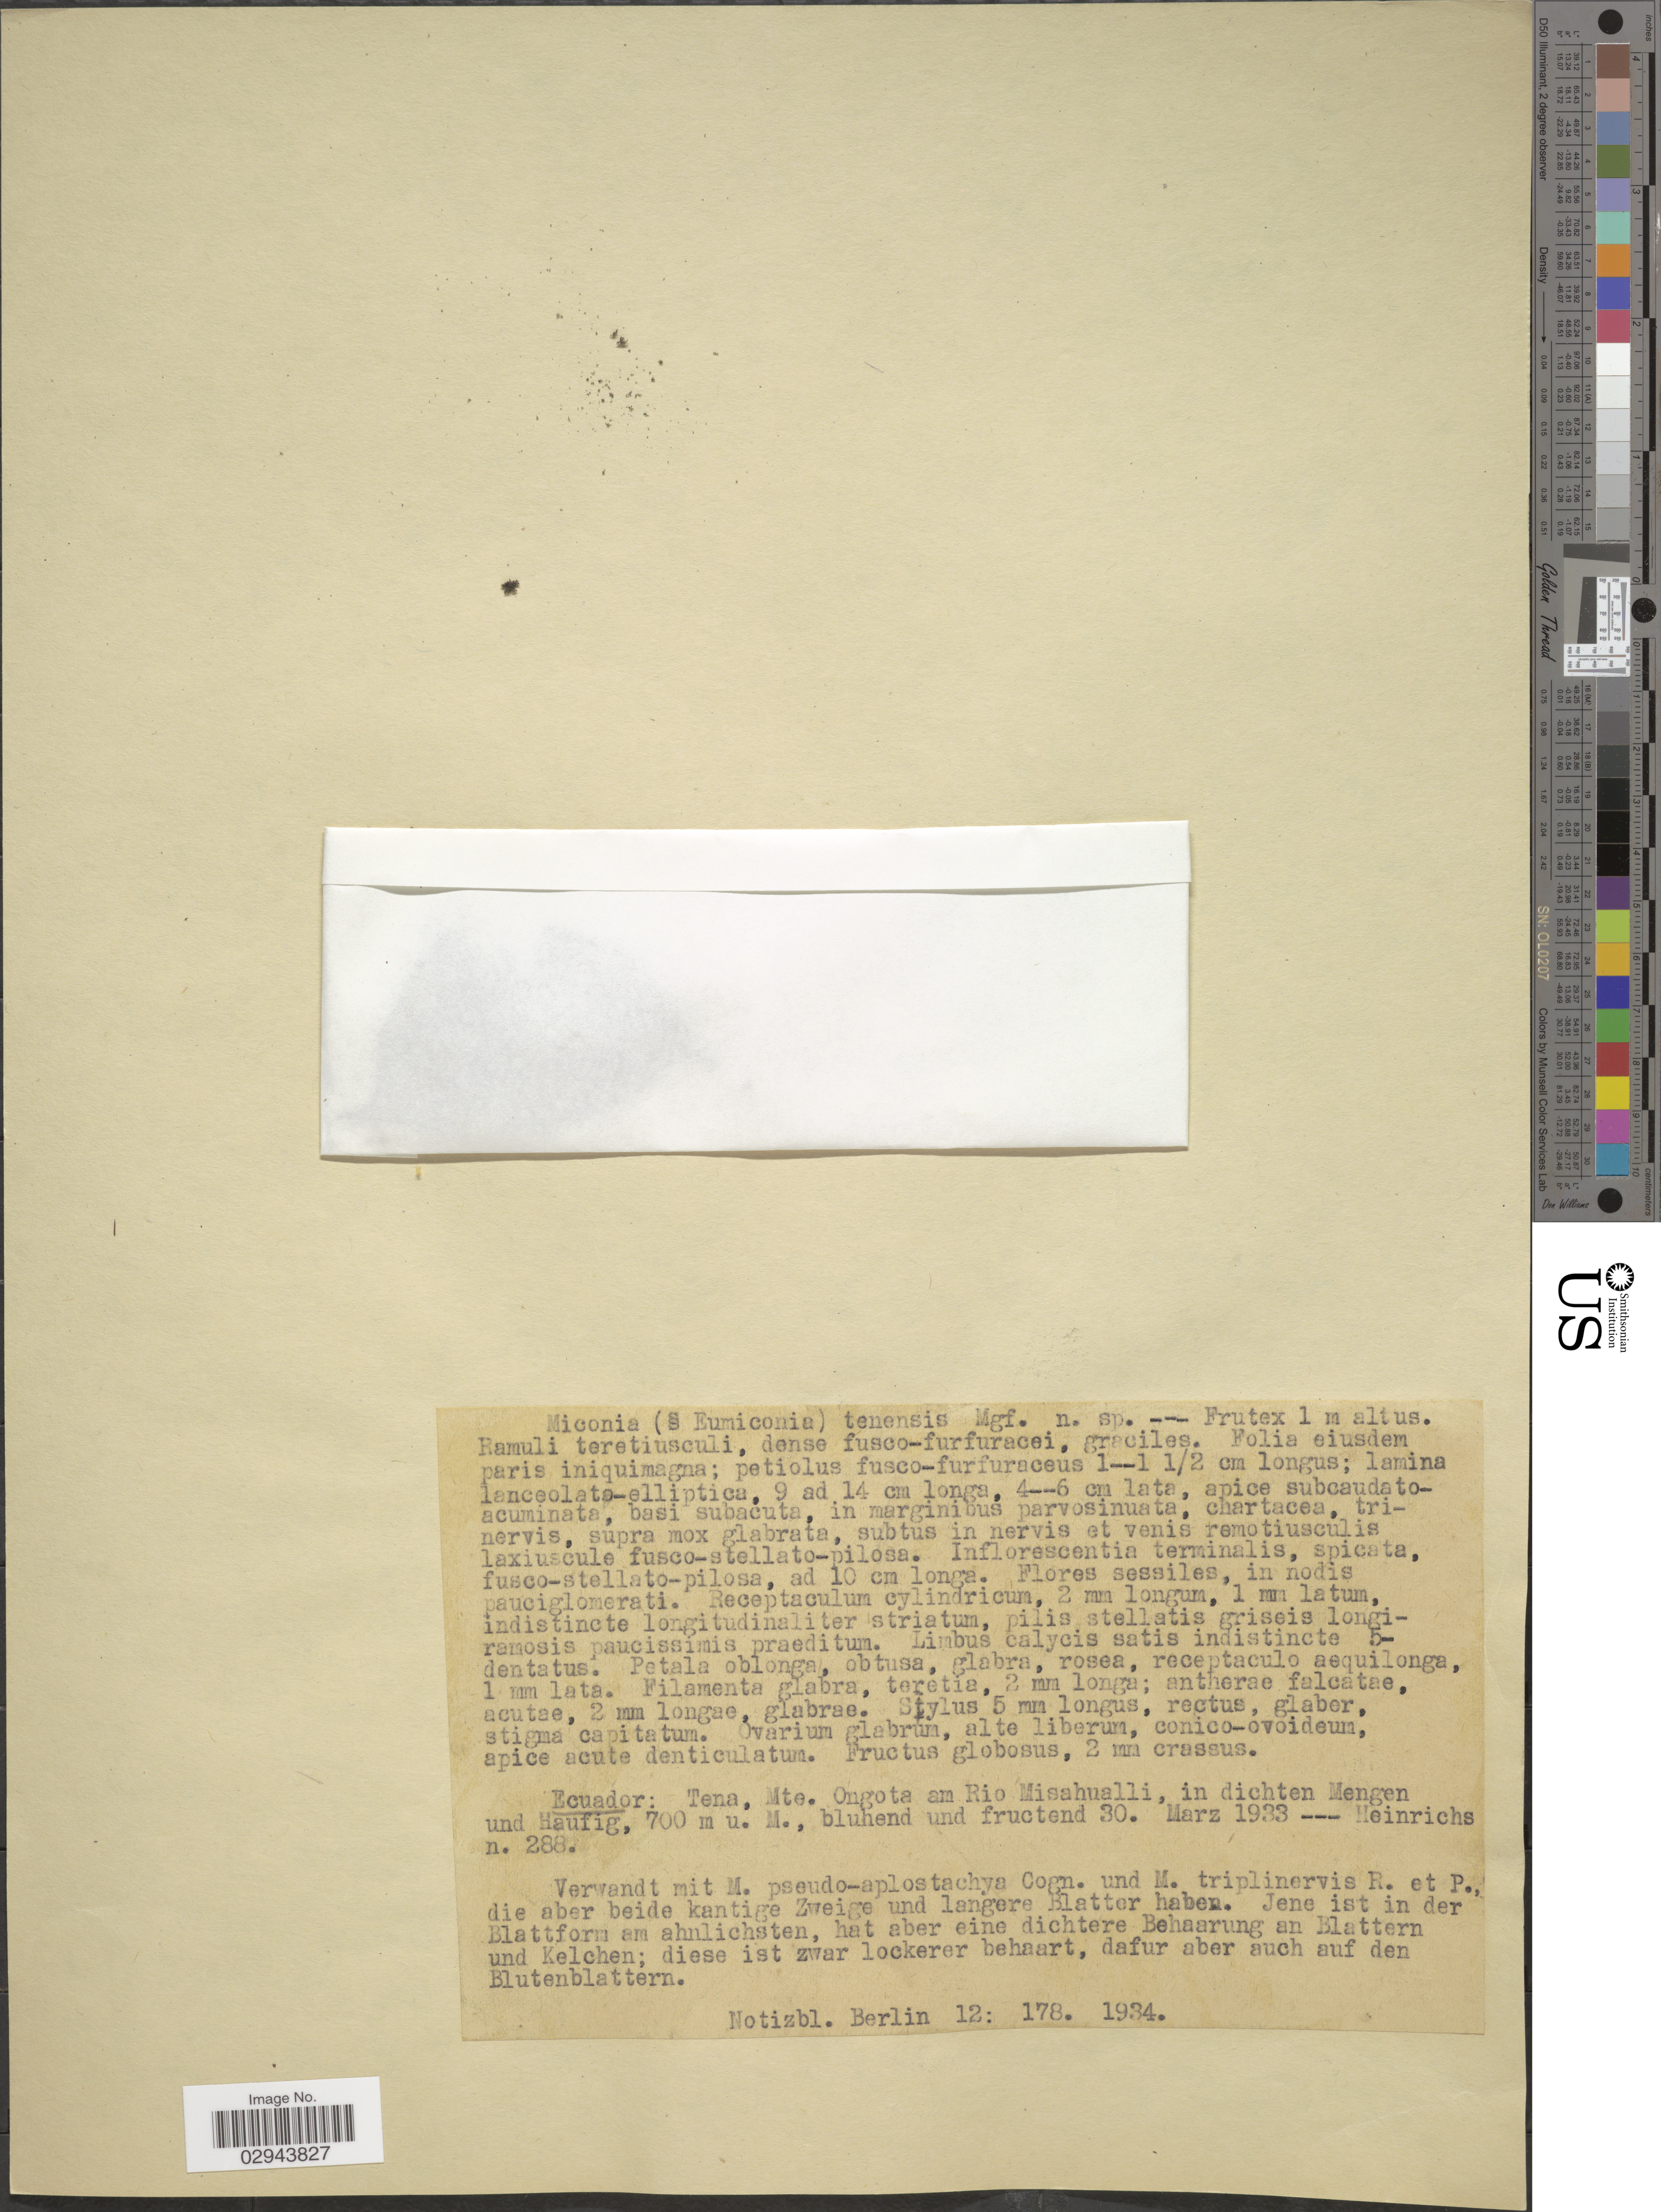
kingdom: Plantae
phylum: Tracheophyta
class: Magnoliopsida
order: Myrtales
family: Melastomataceae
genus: Miconia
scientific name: Miconia tenensis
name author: Markgr.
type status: Type Collection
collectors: E. Heinrichs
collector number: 288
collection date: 1933-03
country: Ecuador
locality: Tena, Mte. Ongota am Rio Misahualli.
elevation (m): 700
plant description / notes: Fragmentary material of type specimen ex herb. NY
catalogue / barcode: US 102991